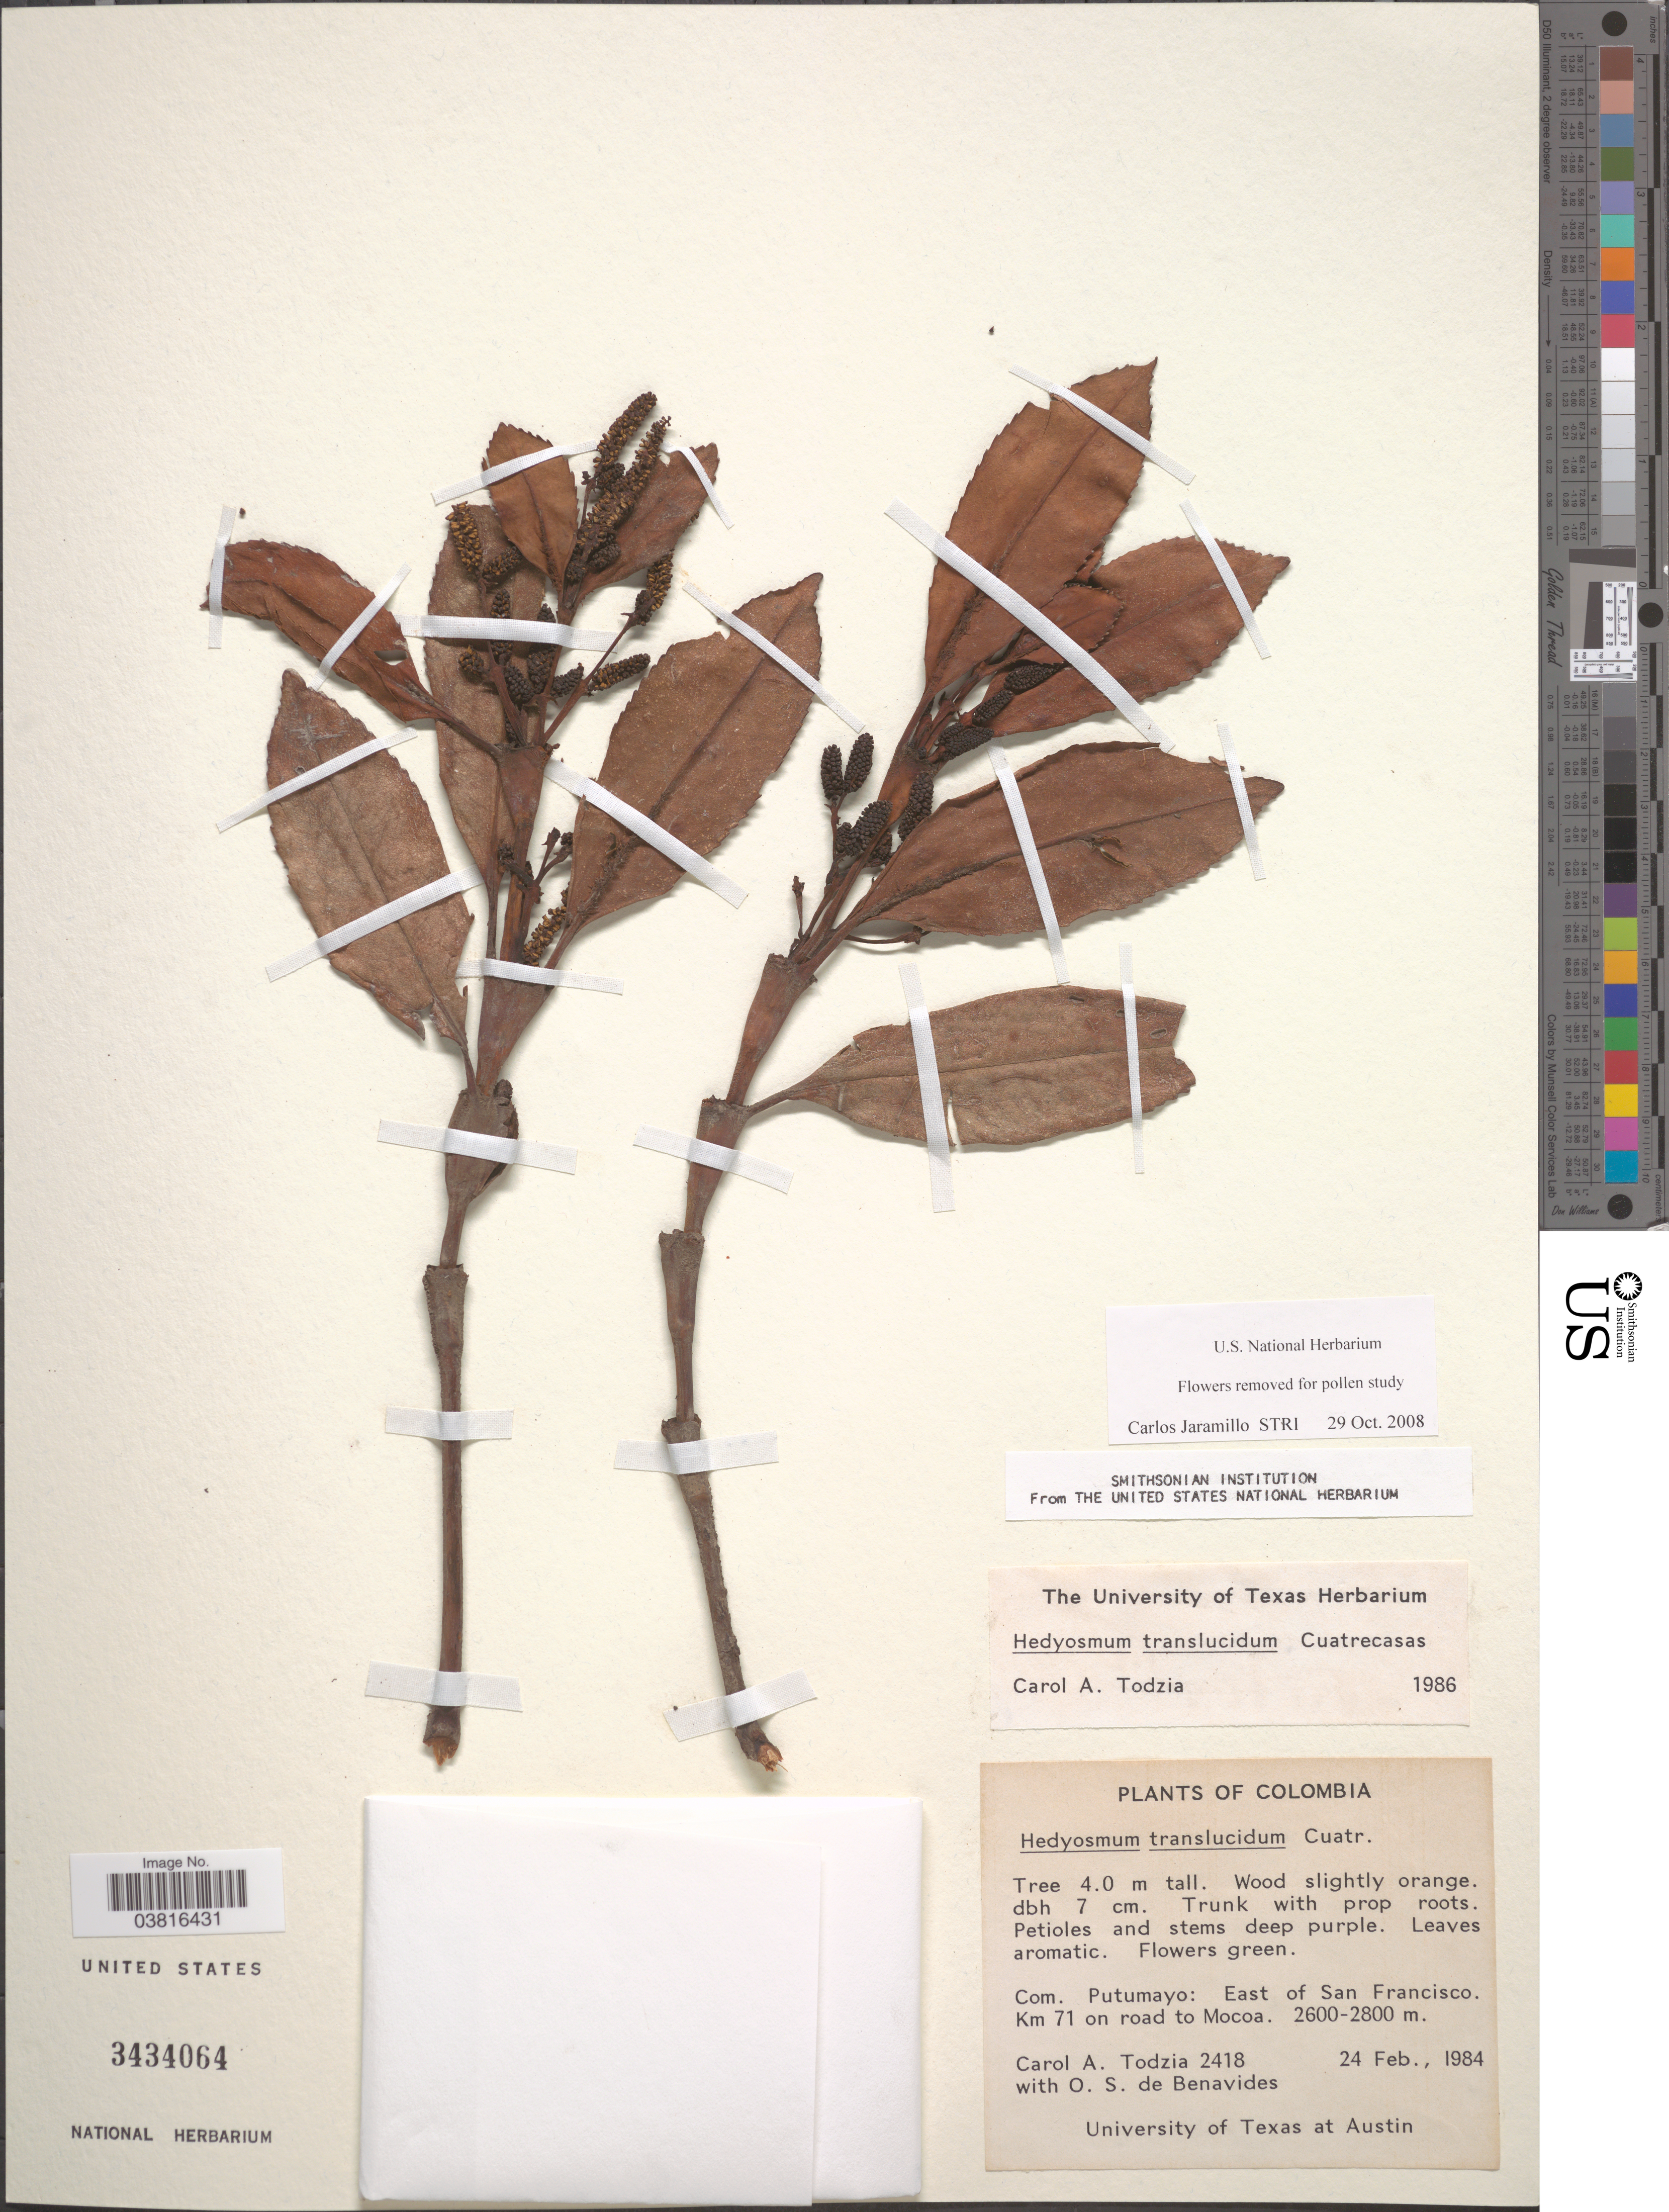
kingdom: Plantae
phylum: Tracheophyta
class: Magnoliopsida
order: Chloranthales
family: Chloranthaceae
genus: Hedyosmum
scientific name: Hedyosmum translucidum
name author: Cuatrec.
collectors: C. A. Todzia & Olga S. de Benavides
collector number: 2418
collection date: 1984-02-24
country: Colombia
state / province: Putumayo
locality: Com. Putumayo: East of San Francisco. Km 71 on road to Mocoa.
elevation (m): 2600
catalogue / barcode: US 3434064